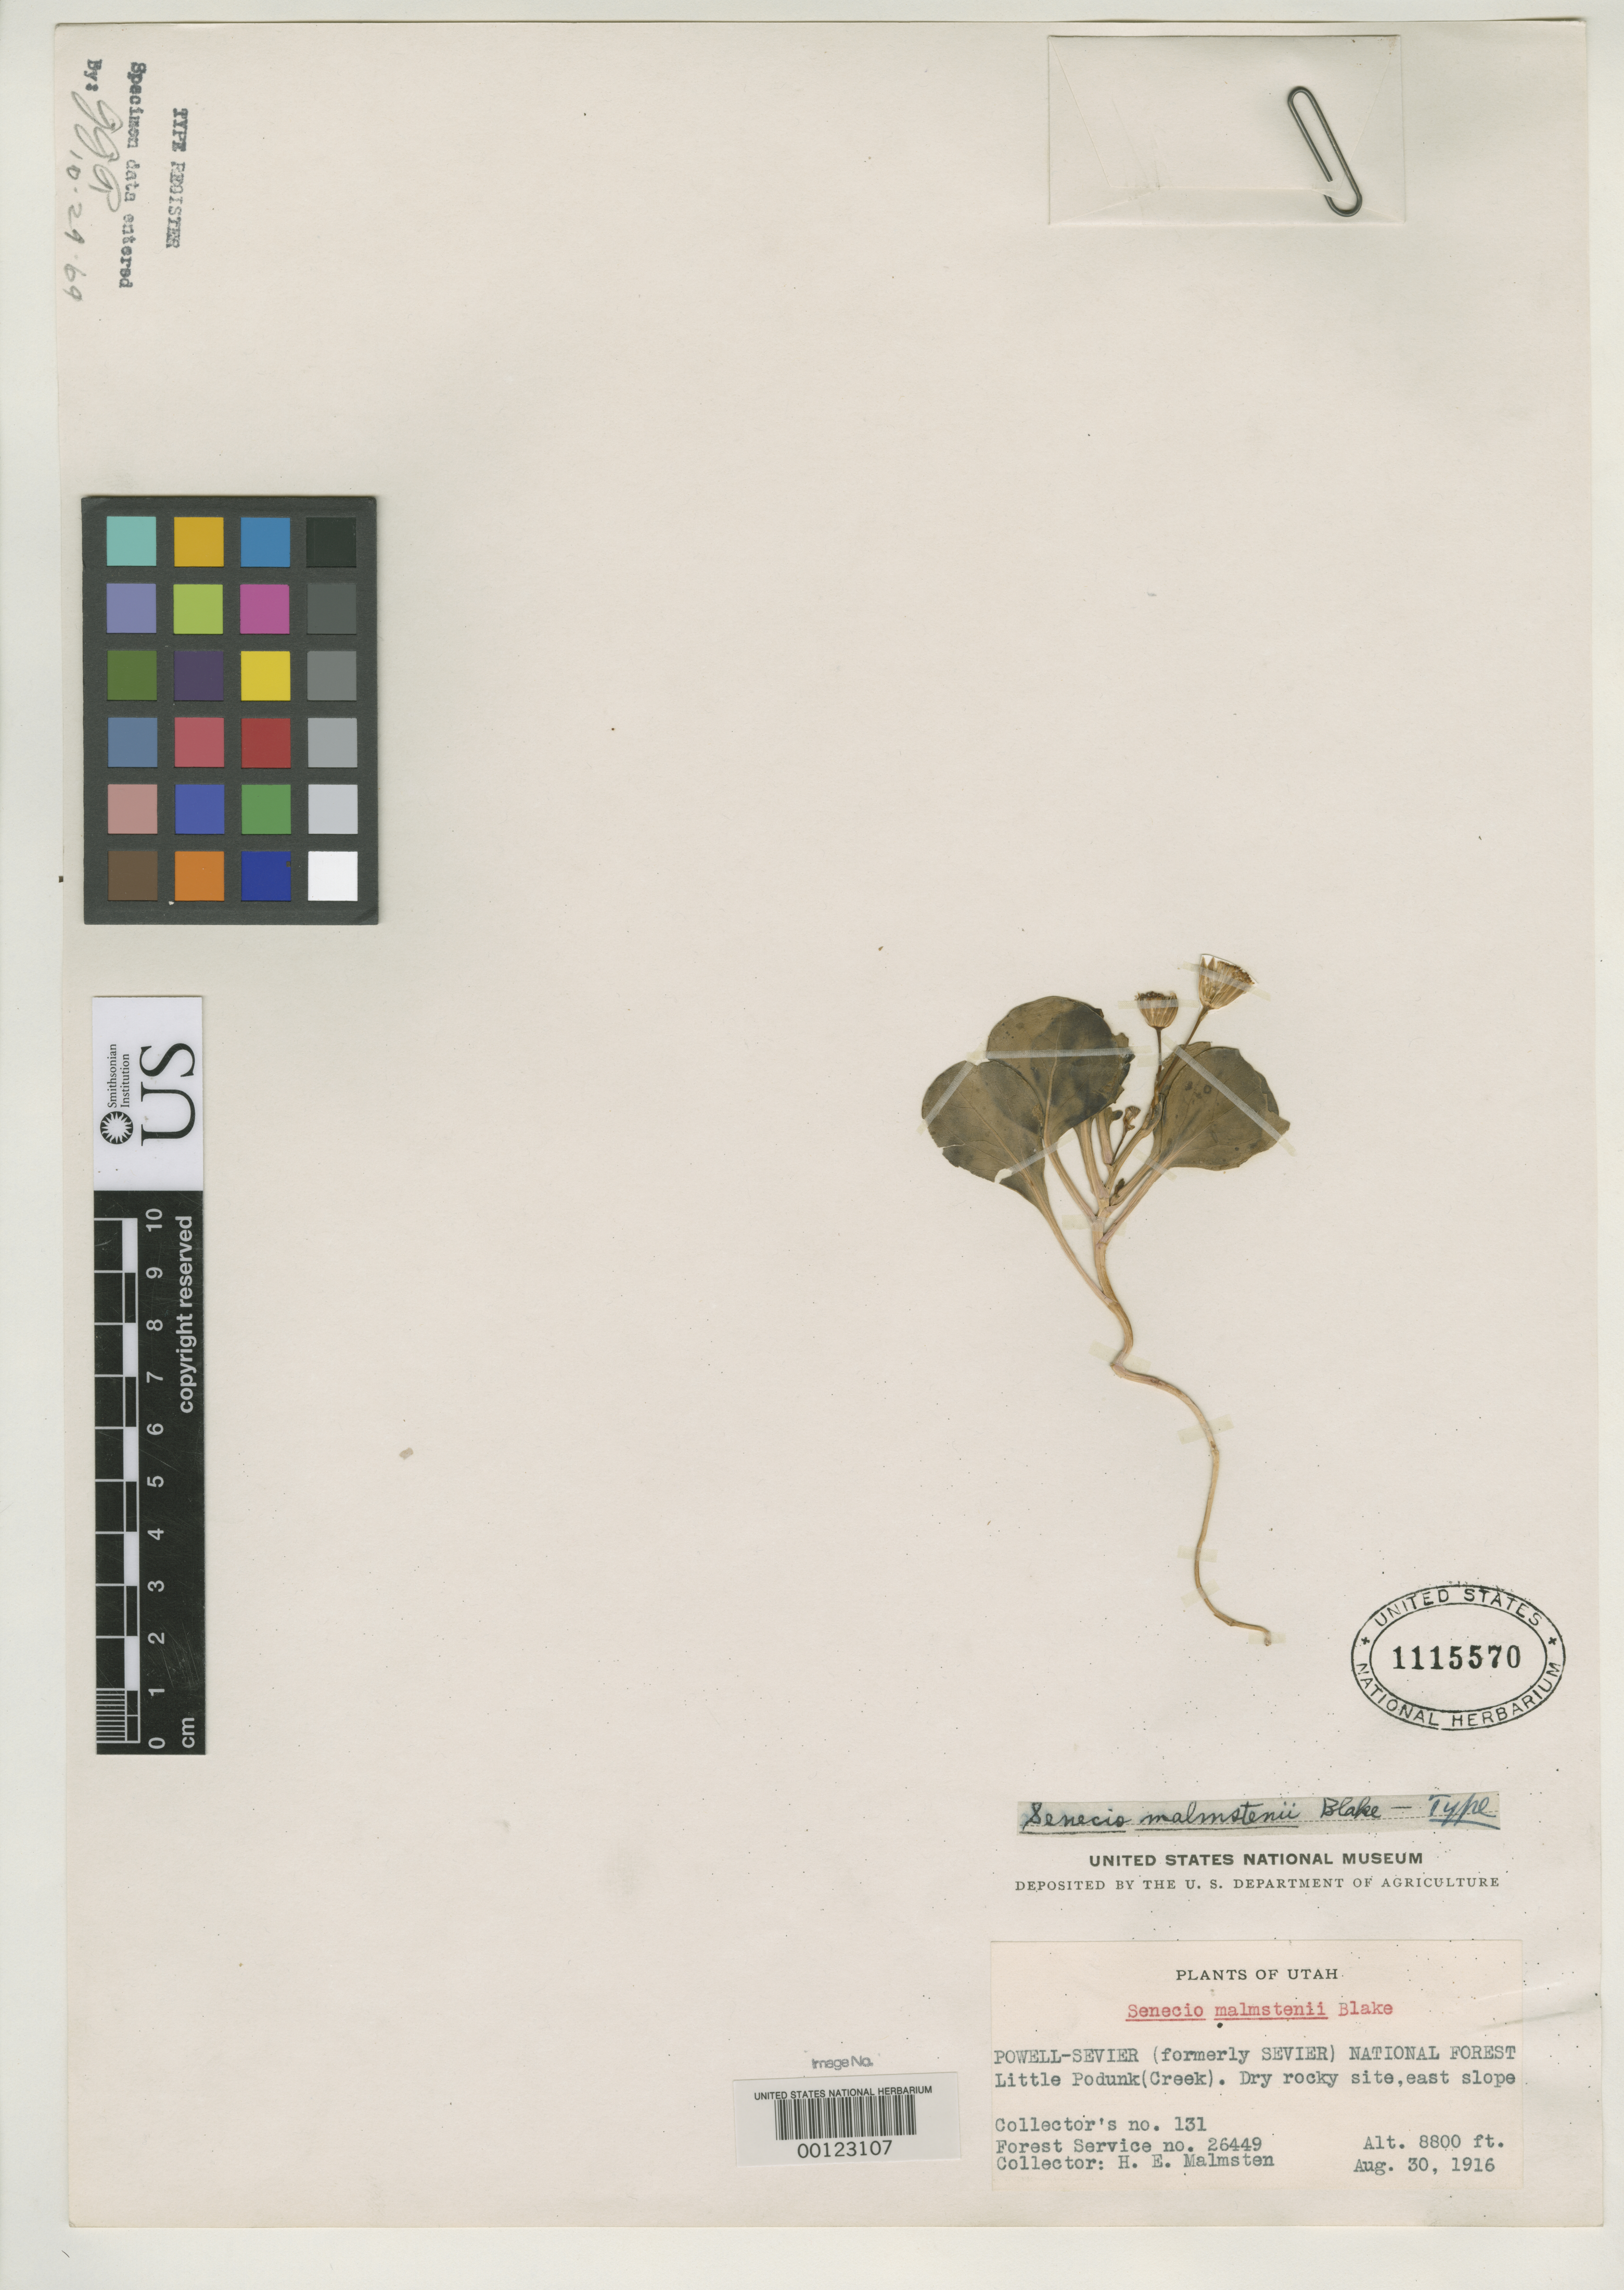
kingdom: Plantae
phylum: Tracheophyta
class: Magnoliopsida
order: Asterales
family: Asteraceae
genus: Senecio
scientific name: Senecio malmstenii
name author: S.F. Blake in Tidestr.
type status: Holotype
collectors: H. Malmsten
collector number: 131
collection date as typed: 30 Aug 1916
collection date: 1916-08-30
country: United States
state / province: Utah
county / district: Kane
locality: Little Podunk Creek, Powell-Sevier National Forest.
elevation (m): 2680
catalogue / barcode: US 1115570